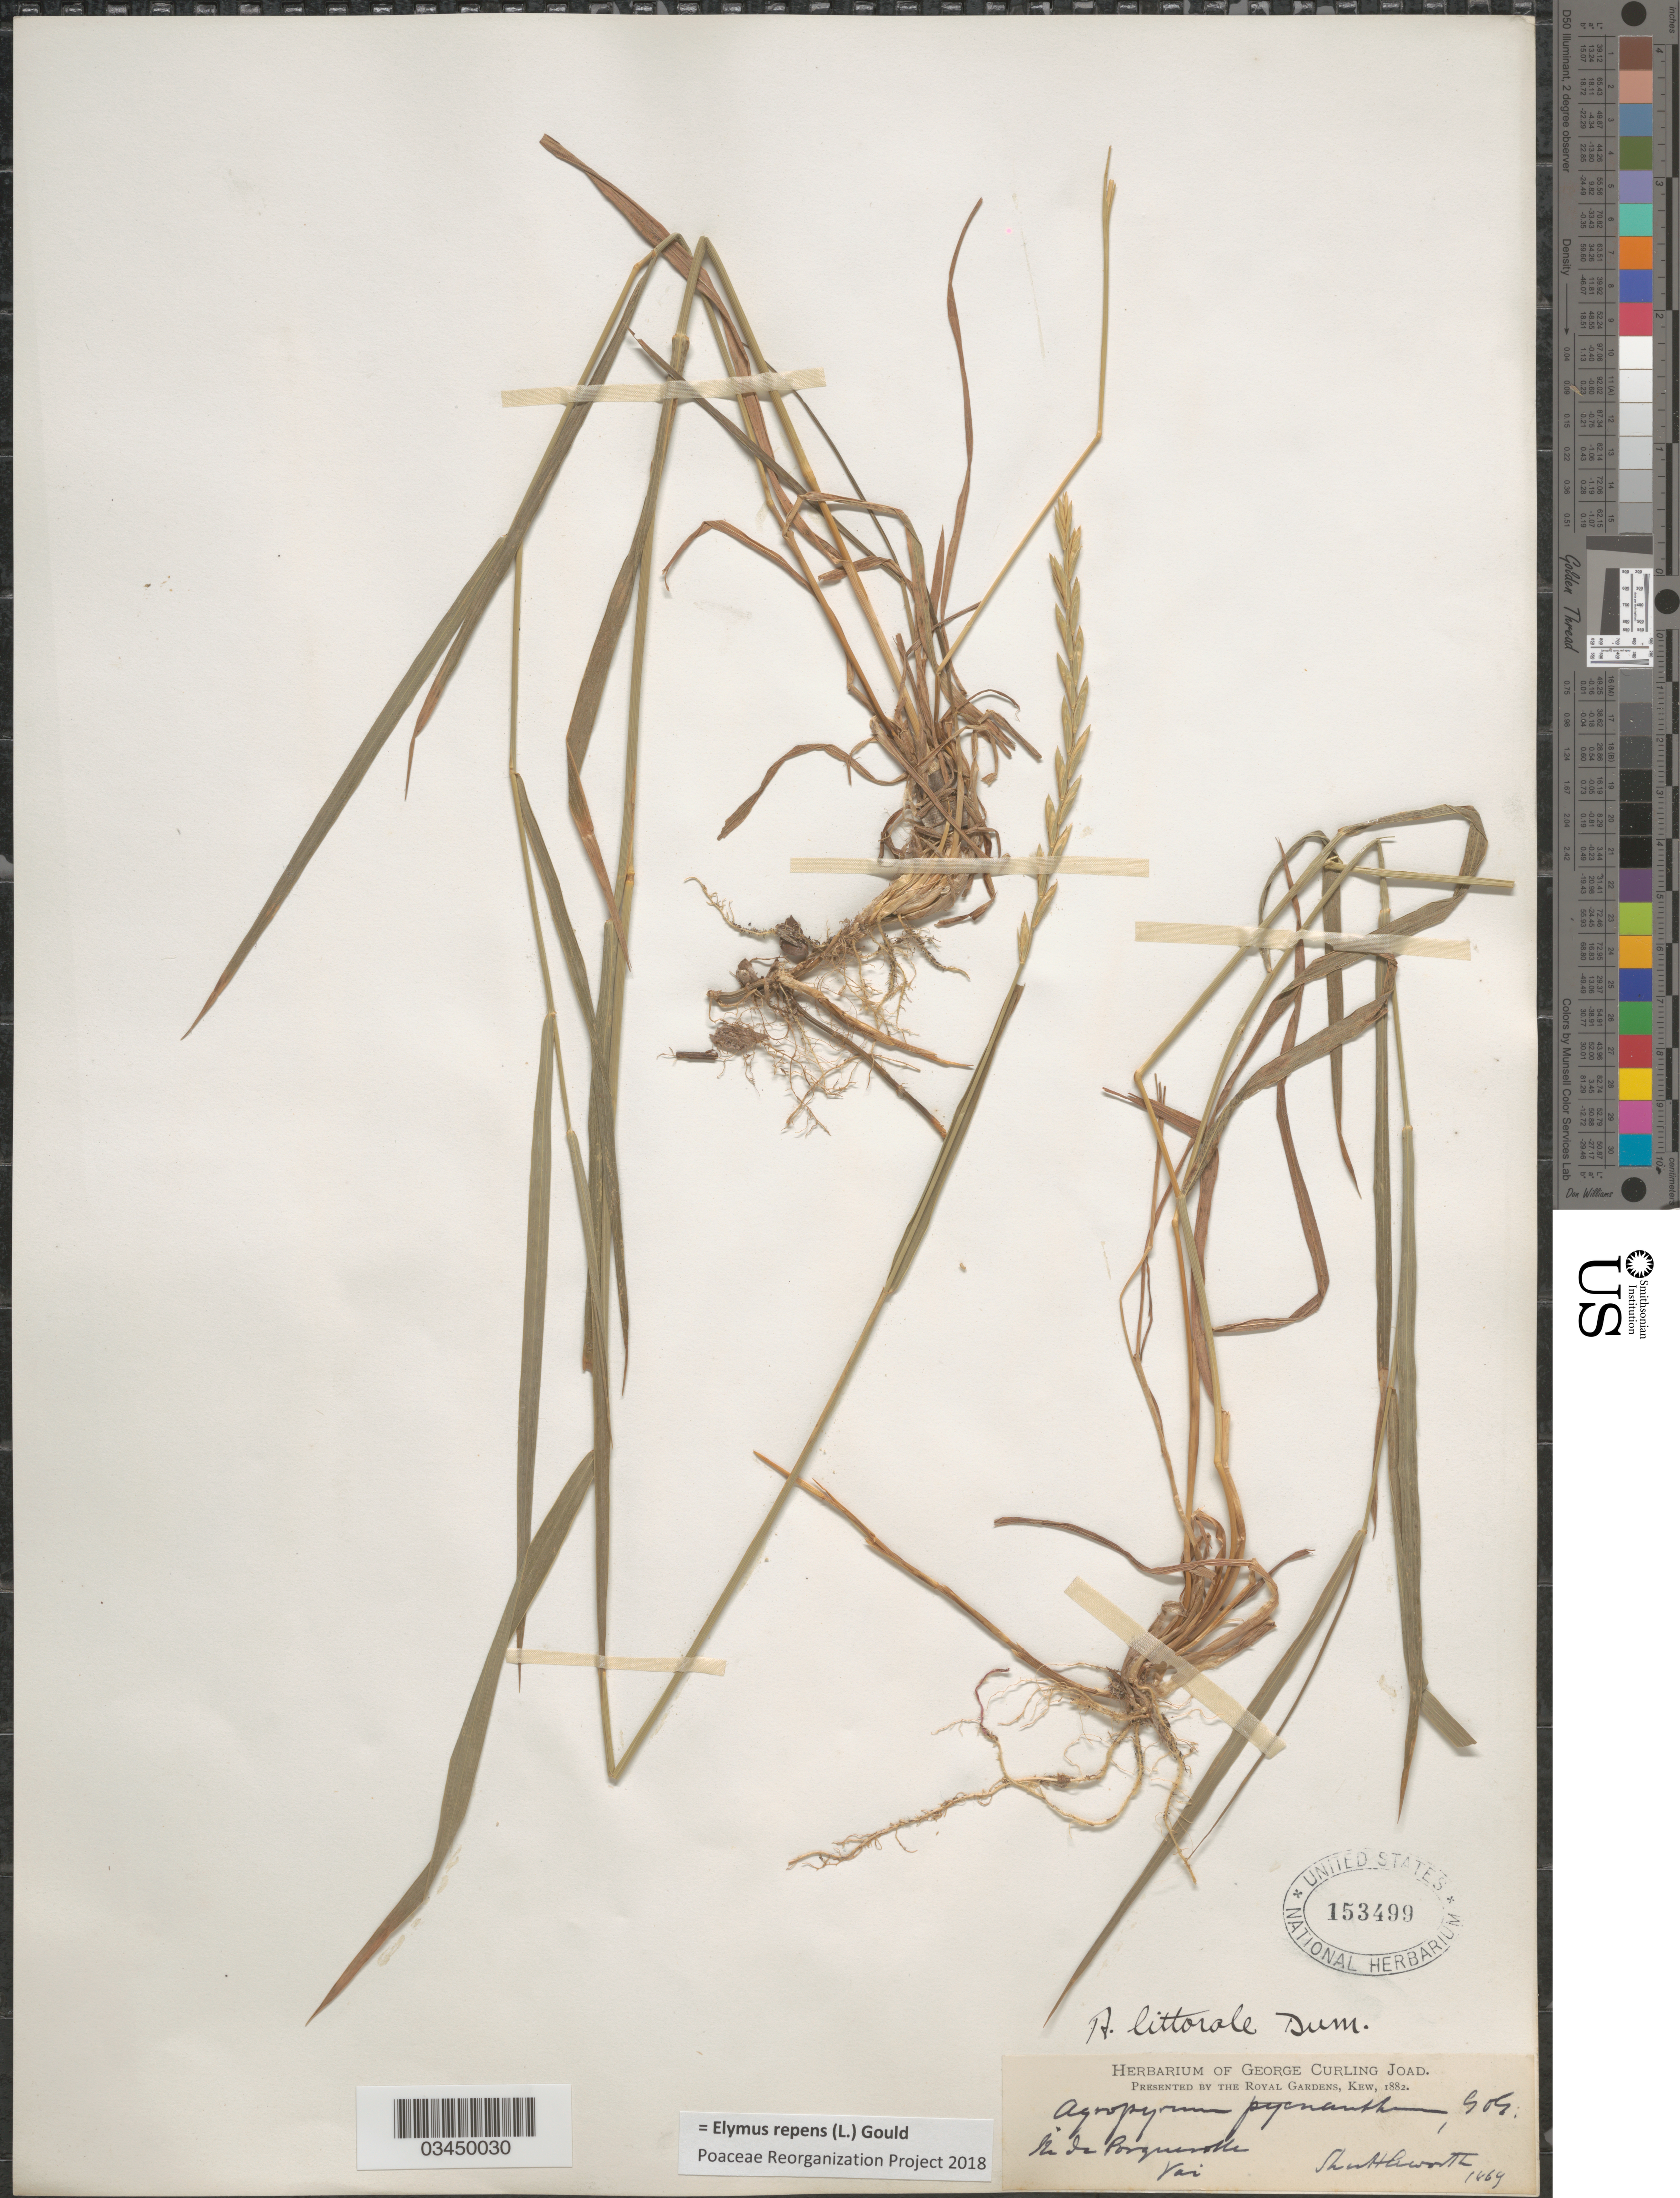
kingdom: Plantae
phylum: Tracheophyta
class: Liliopsida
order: Poales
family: Poaceae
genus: Elymus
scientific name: Elymus repens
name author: (L.) Gould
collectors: -. Shuttleworth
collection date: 1869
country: France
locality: Ile de Porquerolles. Var.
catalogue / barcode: US 153499